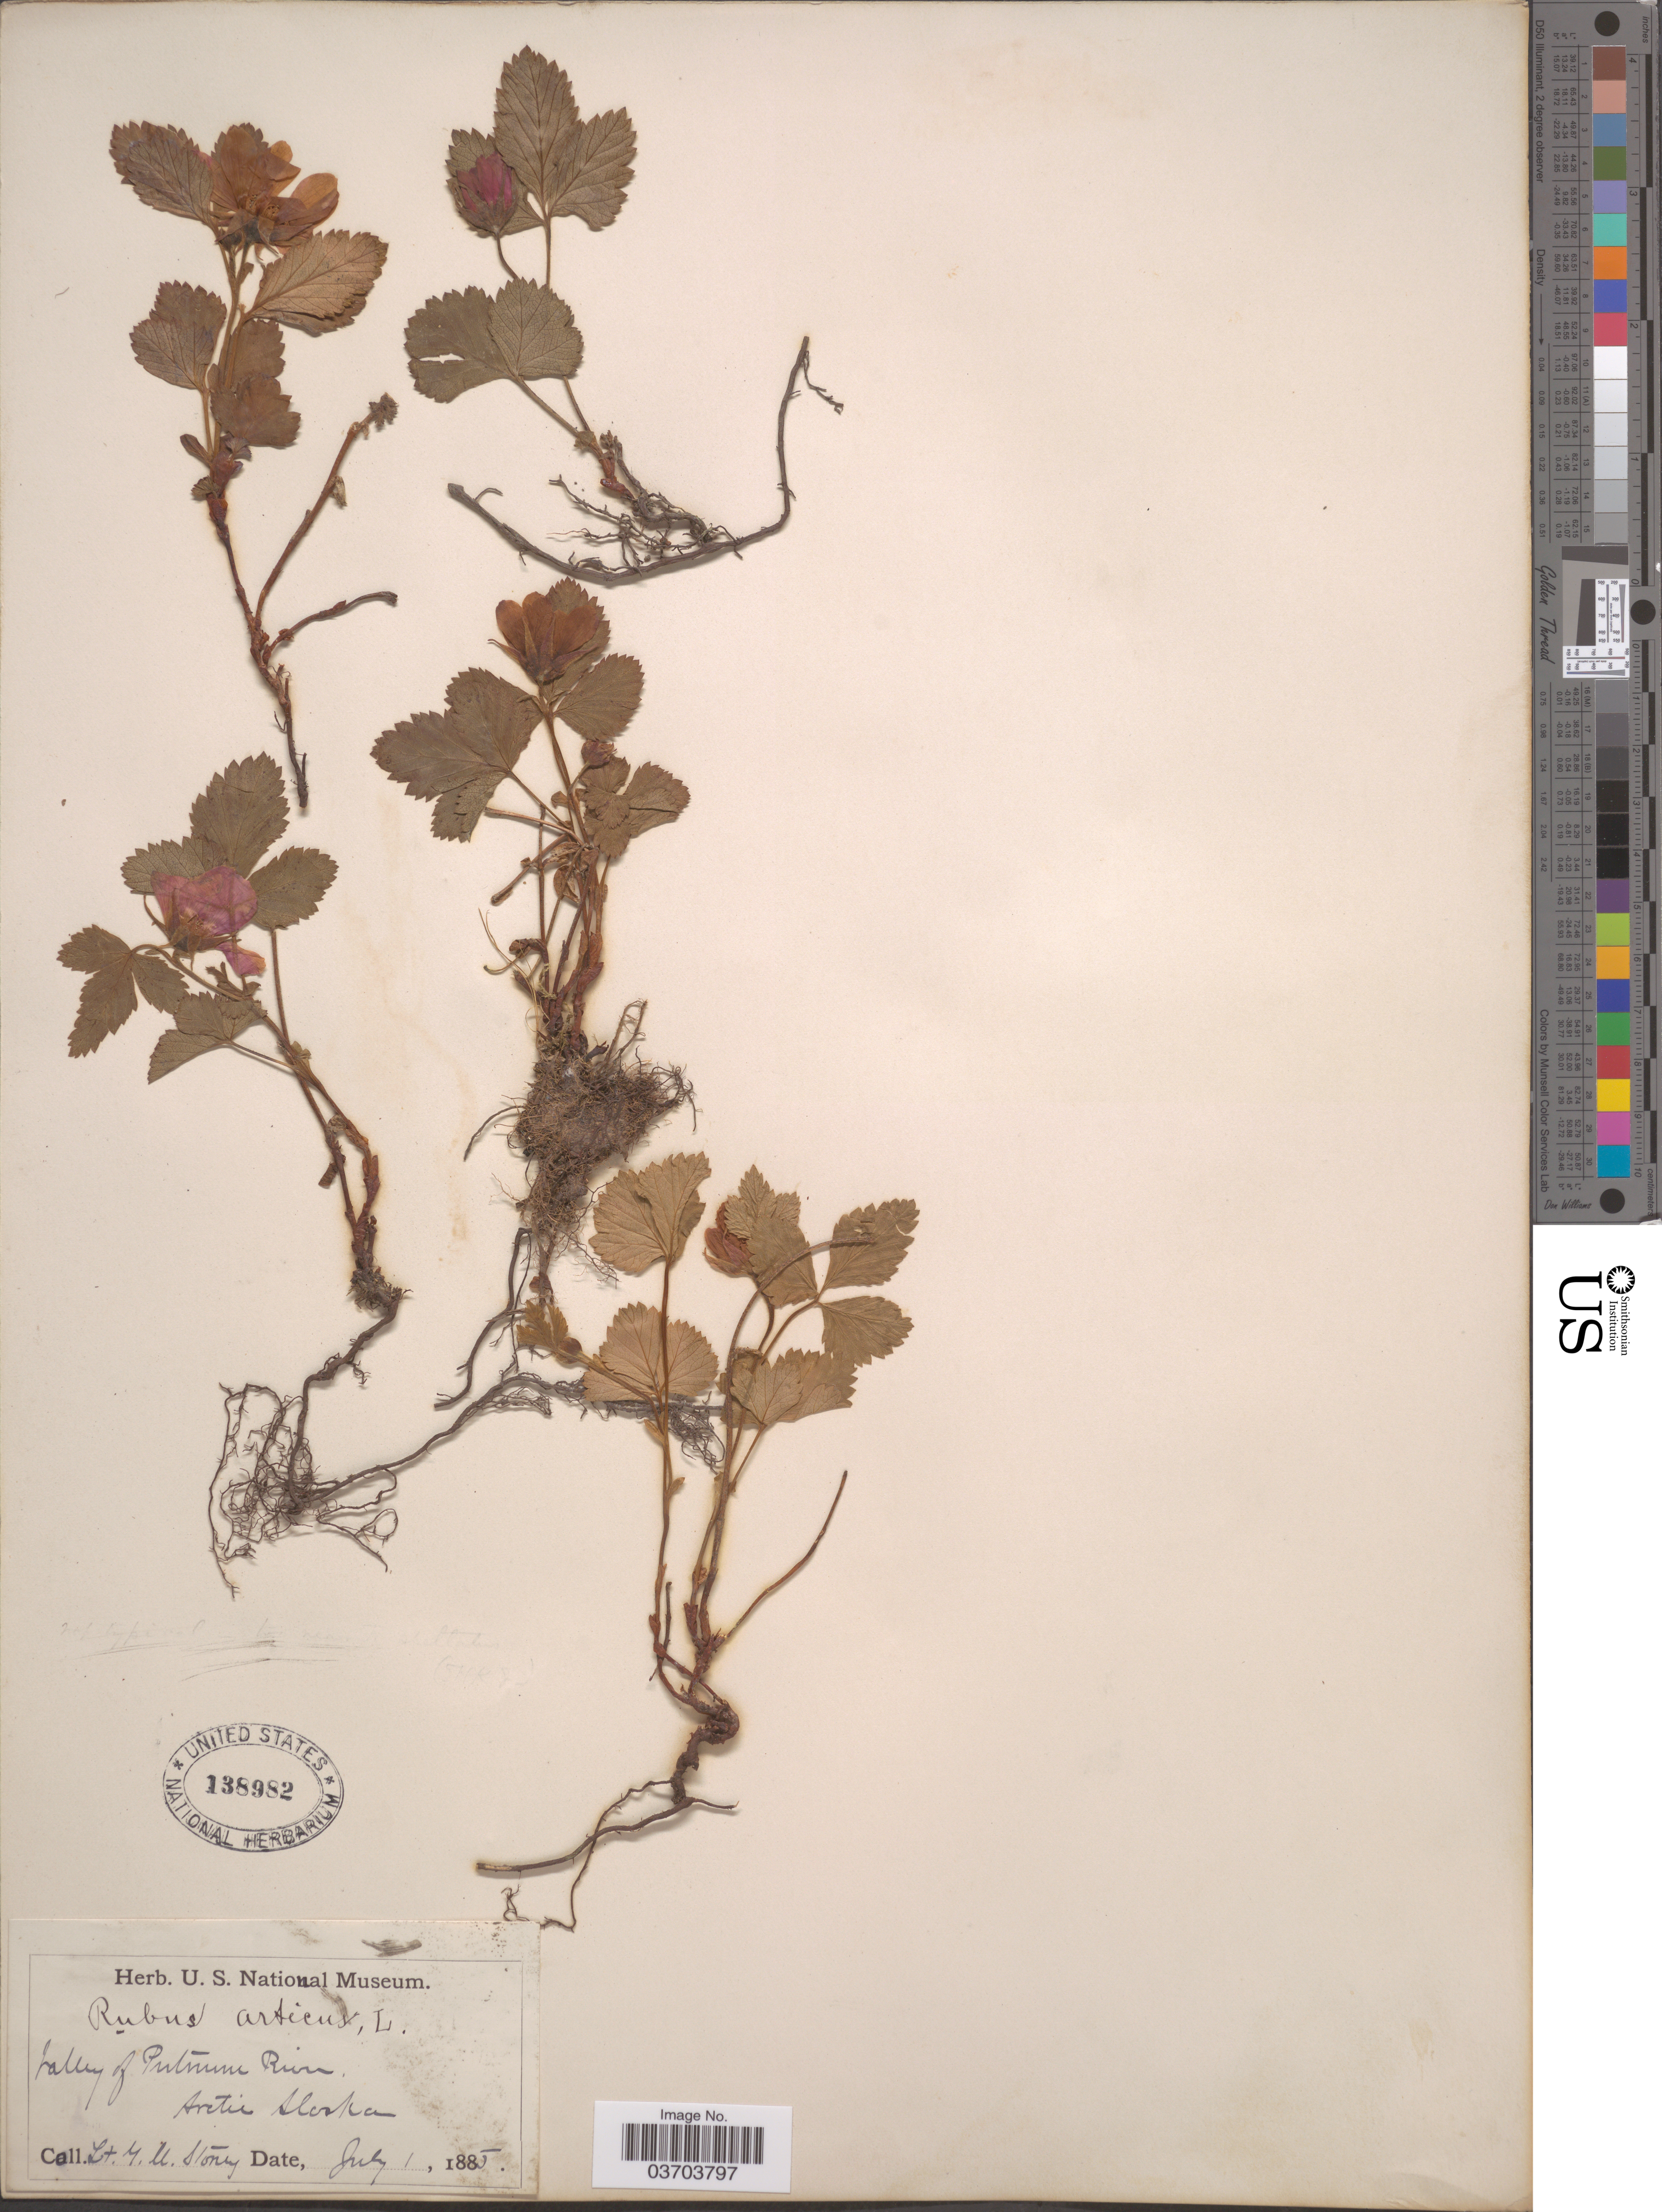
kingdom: Plantae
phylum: Tracheophyta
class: Magnoliopsida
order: Rosales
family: Rosaceae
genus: Rubus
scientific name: Rubus acaulis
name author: Michx.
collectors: G. Stoney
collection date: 1885-07-01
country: United States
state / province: Alaska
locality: Valley of Putnum River. Arctic Alaska.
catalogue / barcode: US 138982